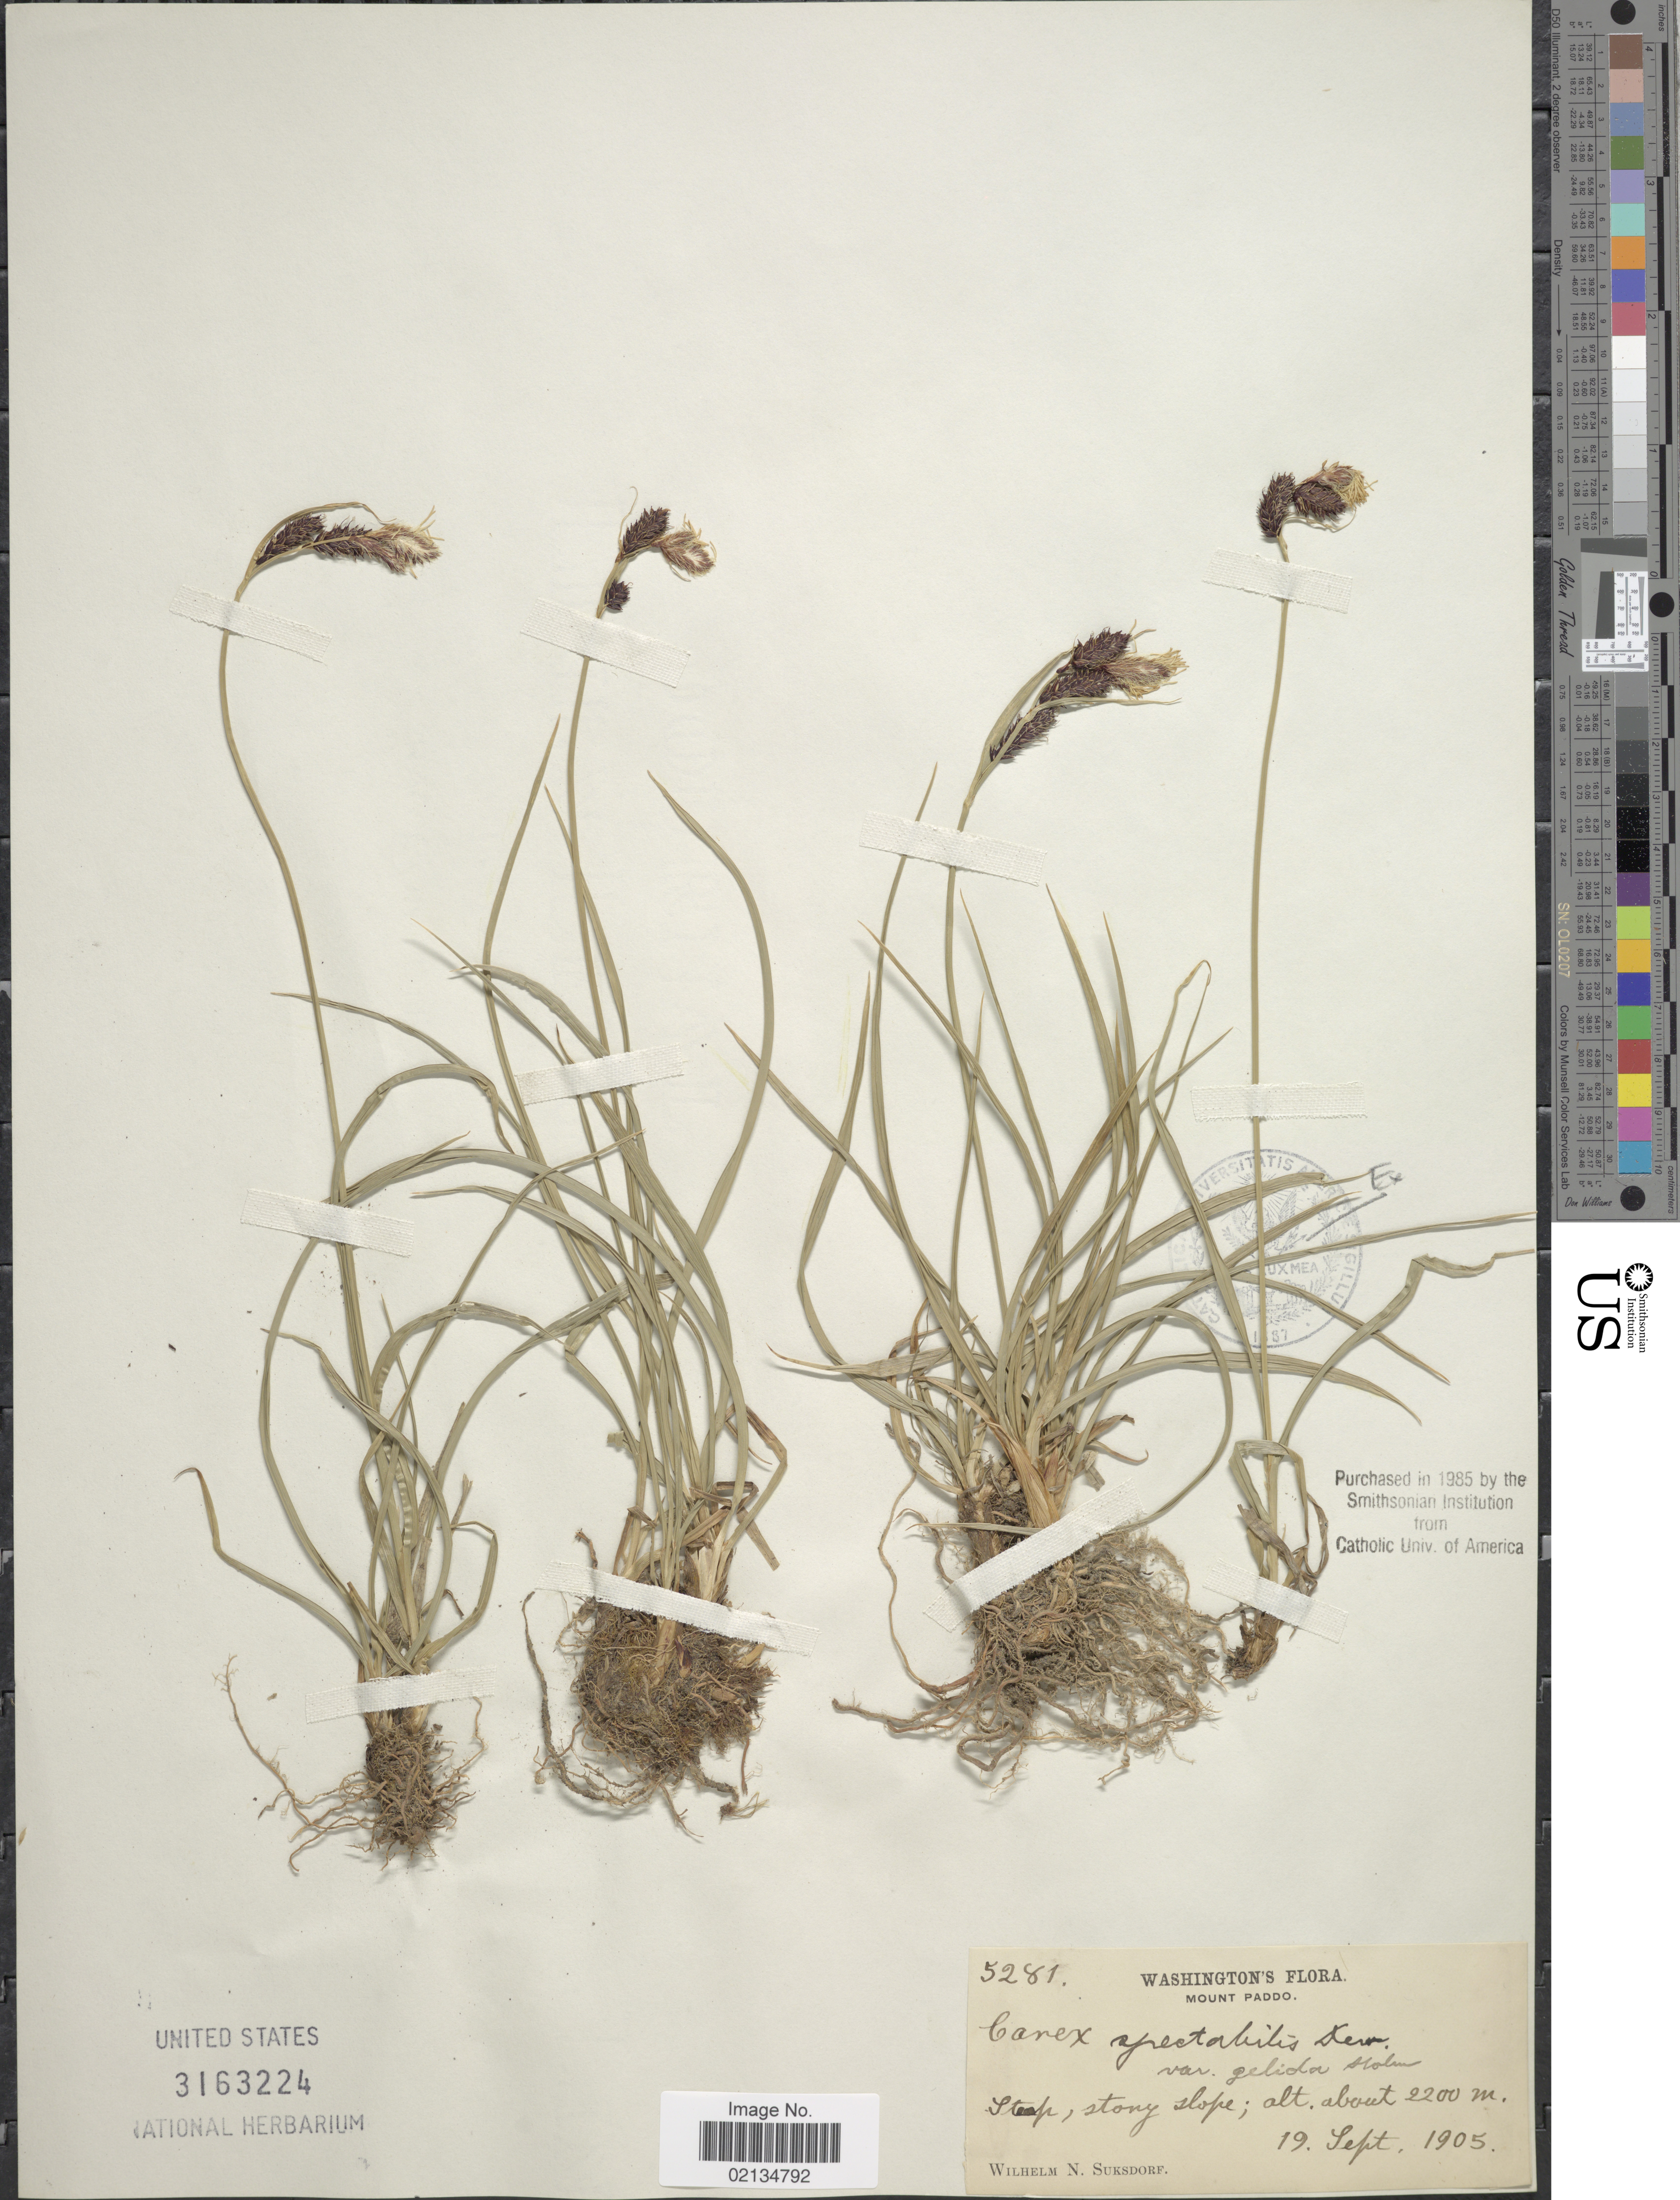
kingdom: Plantae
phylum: Tracheophyta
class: Liliopsida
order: Poales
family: Cyperaceae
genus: Carex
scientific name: Carex spectabilis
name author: Dewey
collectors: W. N. Suksdorf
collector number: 5281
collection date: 1905-09-19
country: United States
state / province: Washington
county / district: Skamania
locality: Mount Paddo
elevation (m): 2200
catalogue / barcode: US 3163224